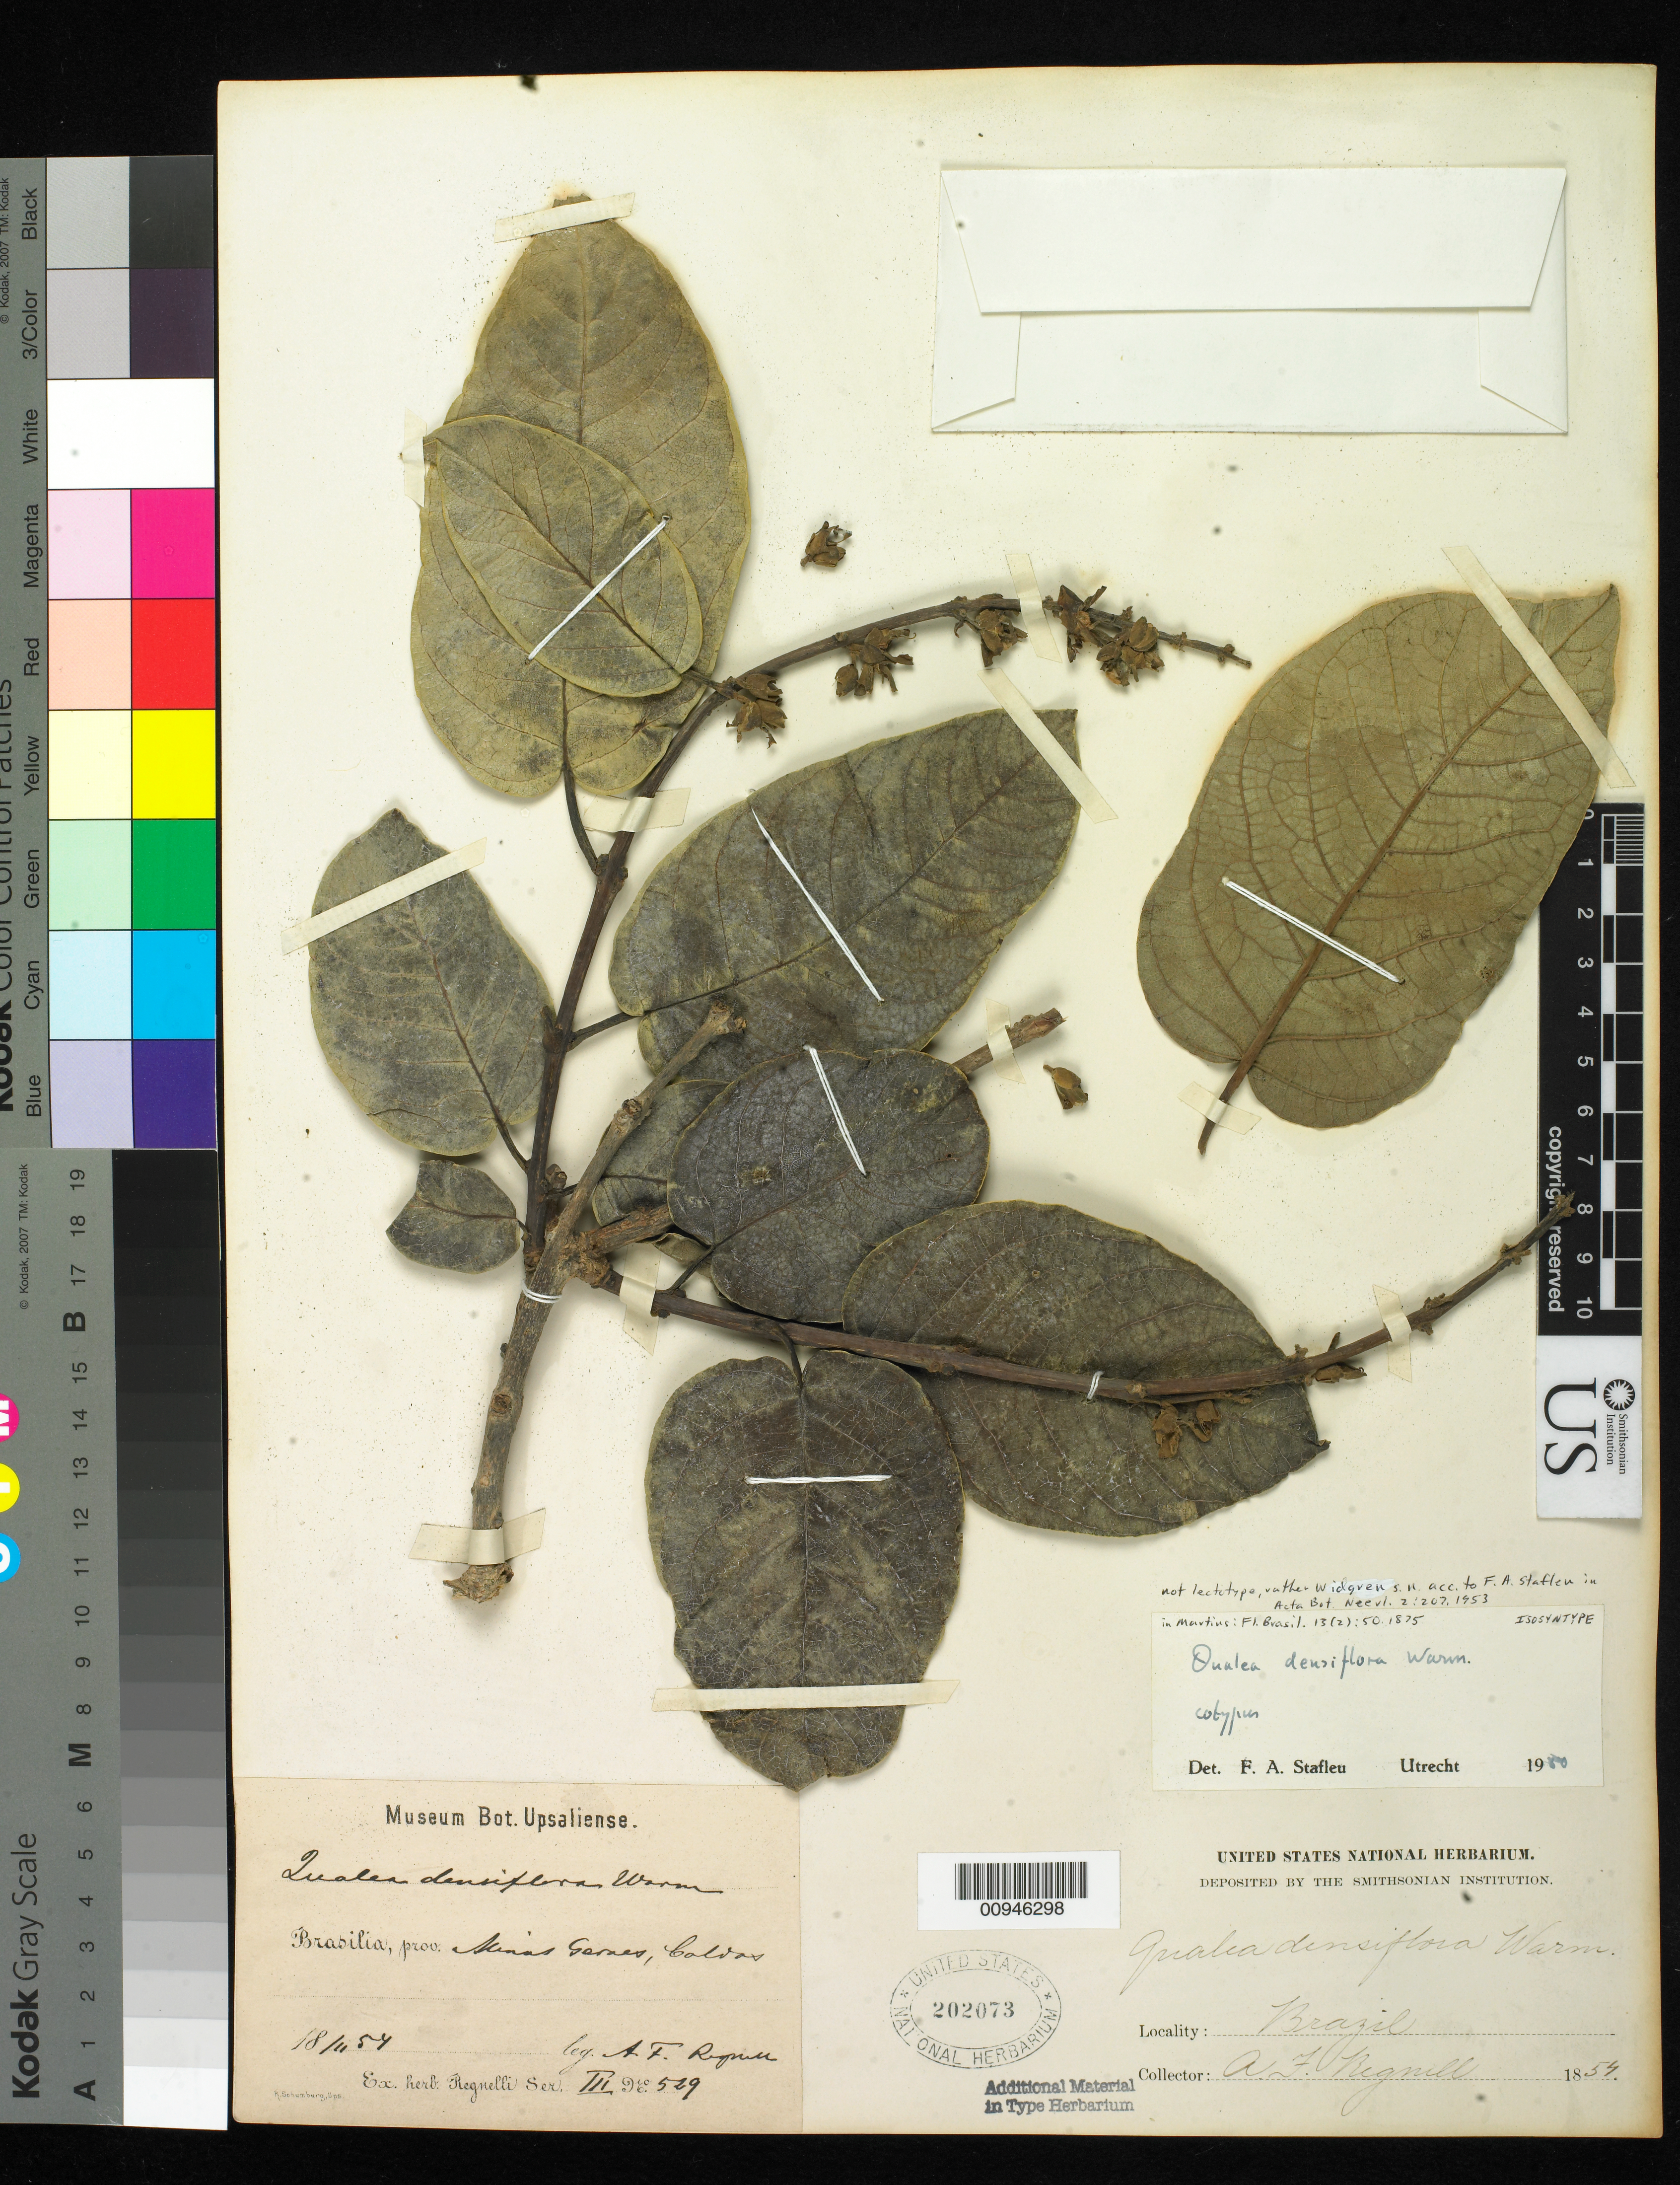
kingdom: Plantae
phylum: Tracheophyta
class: Magnoliopsida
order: Myrtales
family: Vochysiaceae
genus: Qualea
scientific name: Qualea densiflora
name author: Warm.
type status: Isosyntype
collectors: A. F. Regnell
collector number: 529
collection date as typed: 1854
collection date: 1854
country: Brazil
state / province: Minas Gerais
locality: Caldas.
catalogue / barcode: US 202073